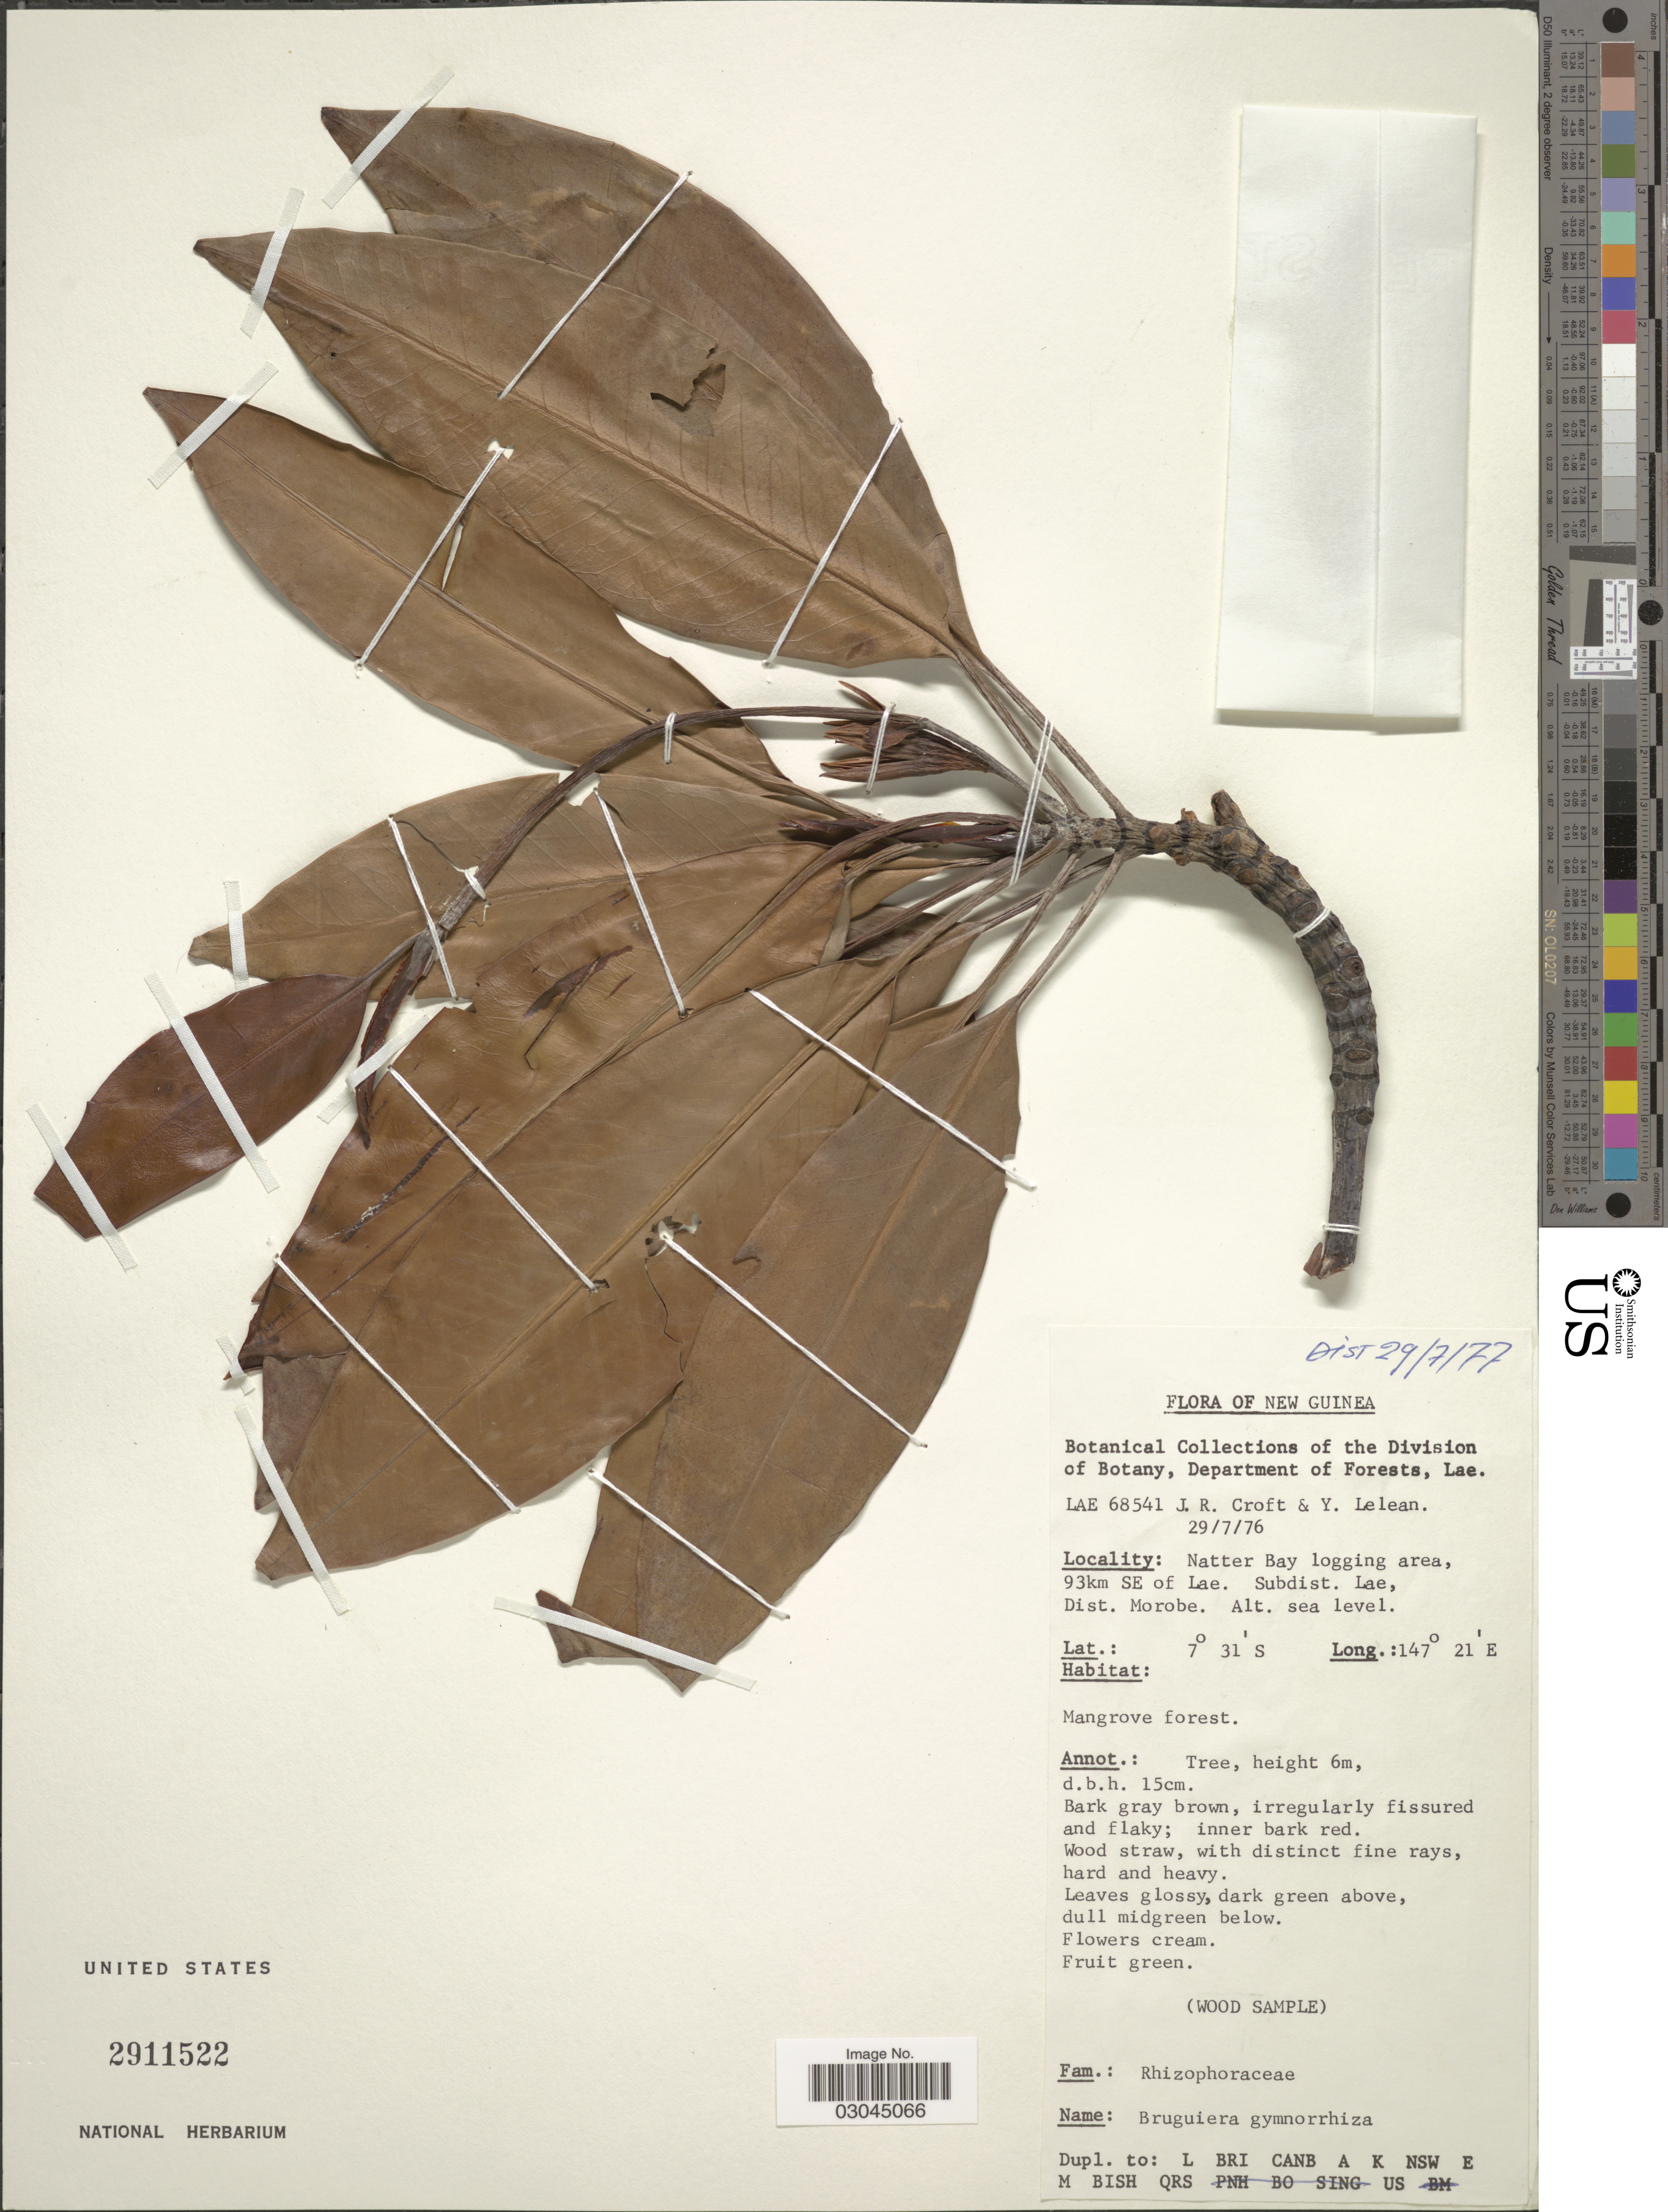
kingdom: Plantae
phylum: Tracheophyta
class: Magnoliopsida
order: Malpighiales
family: Rhizophoraceae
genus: Bruguiera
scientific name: Bruguiera gymnorhiza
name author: (L.) Savigny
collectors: J. R. Croft & Y. Lelean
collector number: LAE 68541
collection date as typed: Transcribed d/m/y: 29/7/76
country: Papua New Guinea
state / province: Morobe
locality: New Guinea, Natter Bay logging area, 93km SE of Lae, Subdist, Lae, Dist. Morobe.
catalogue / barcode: US 2911522